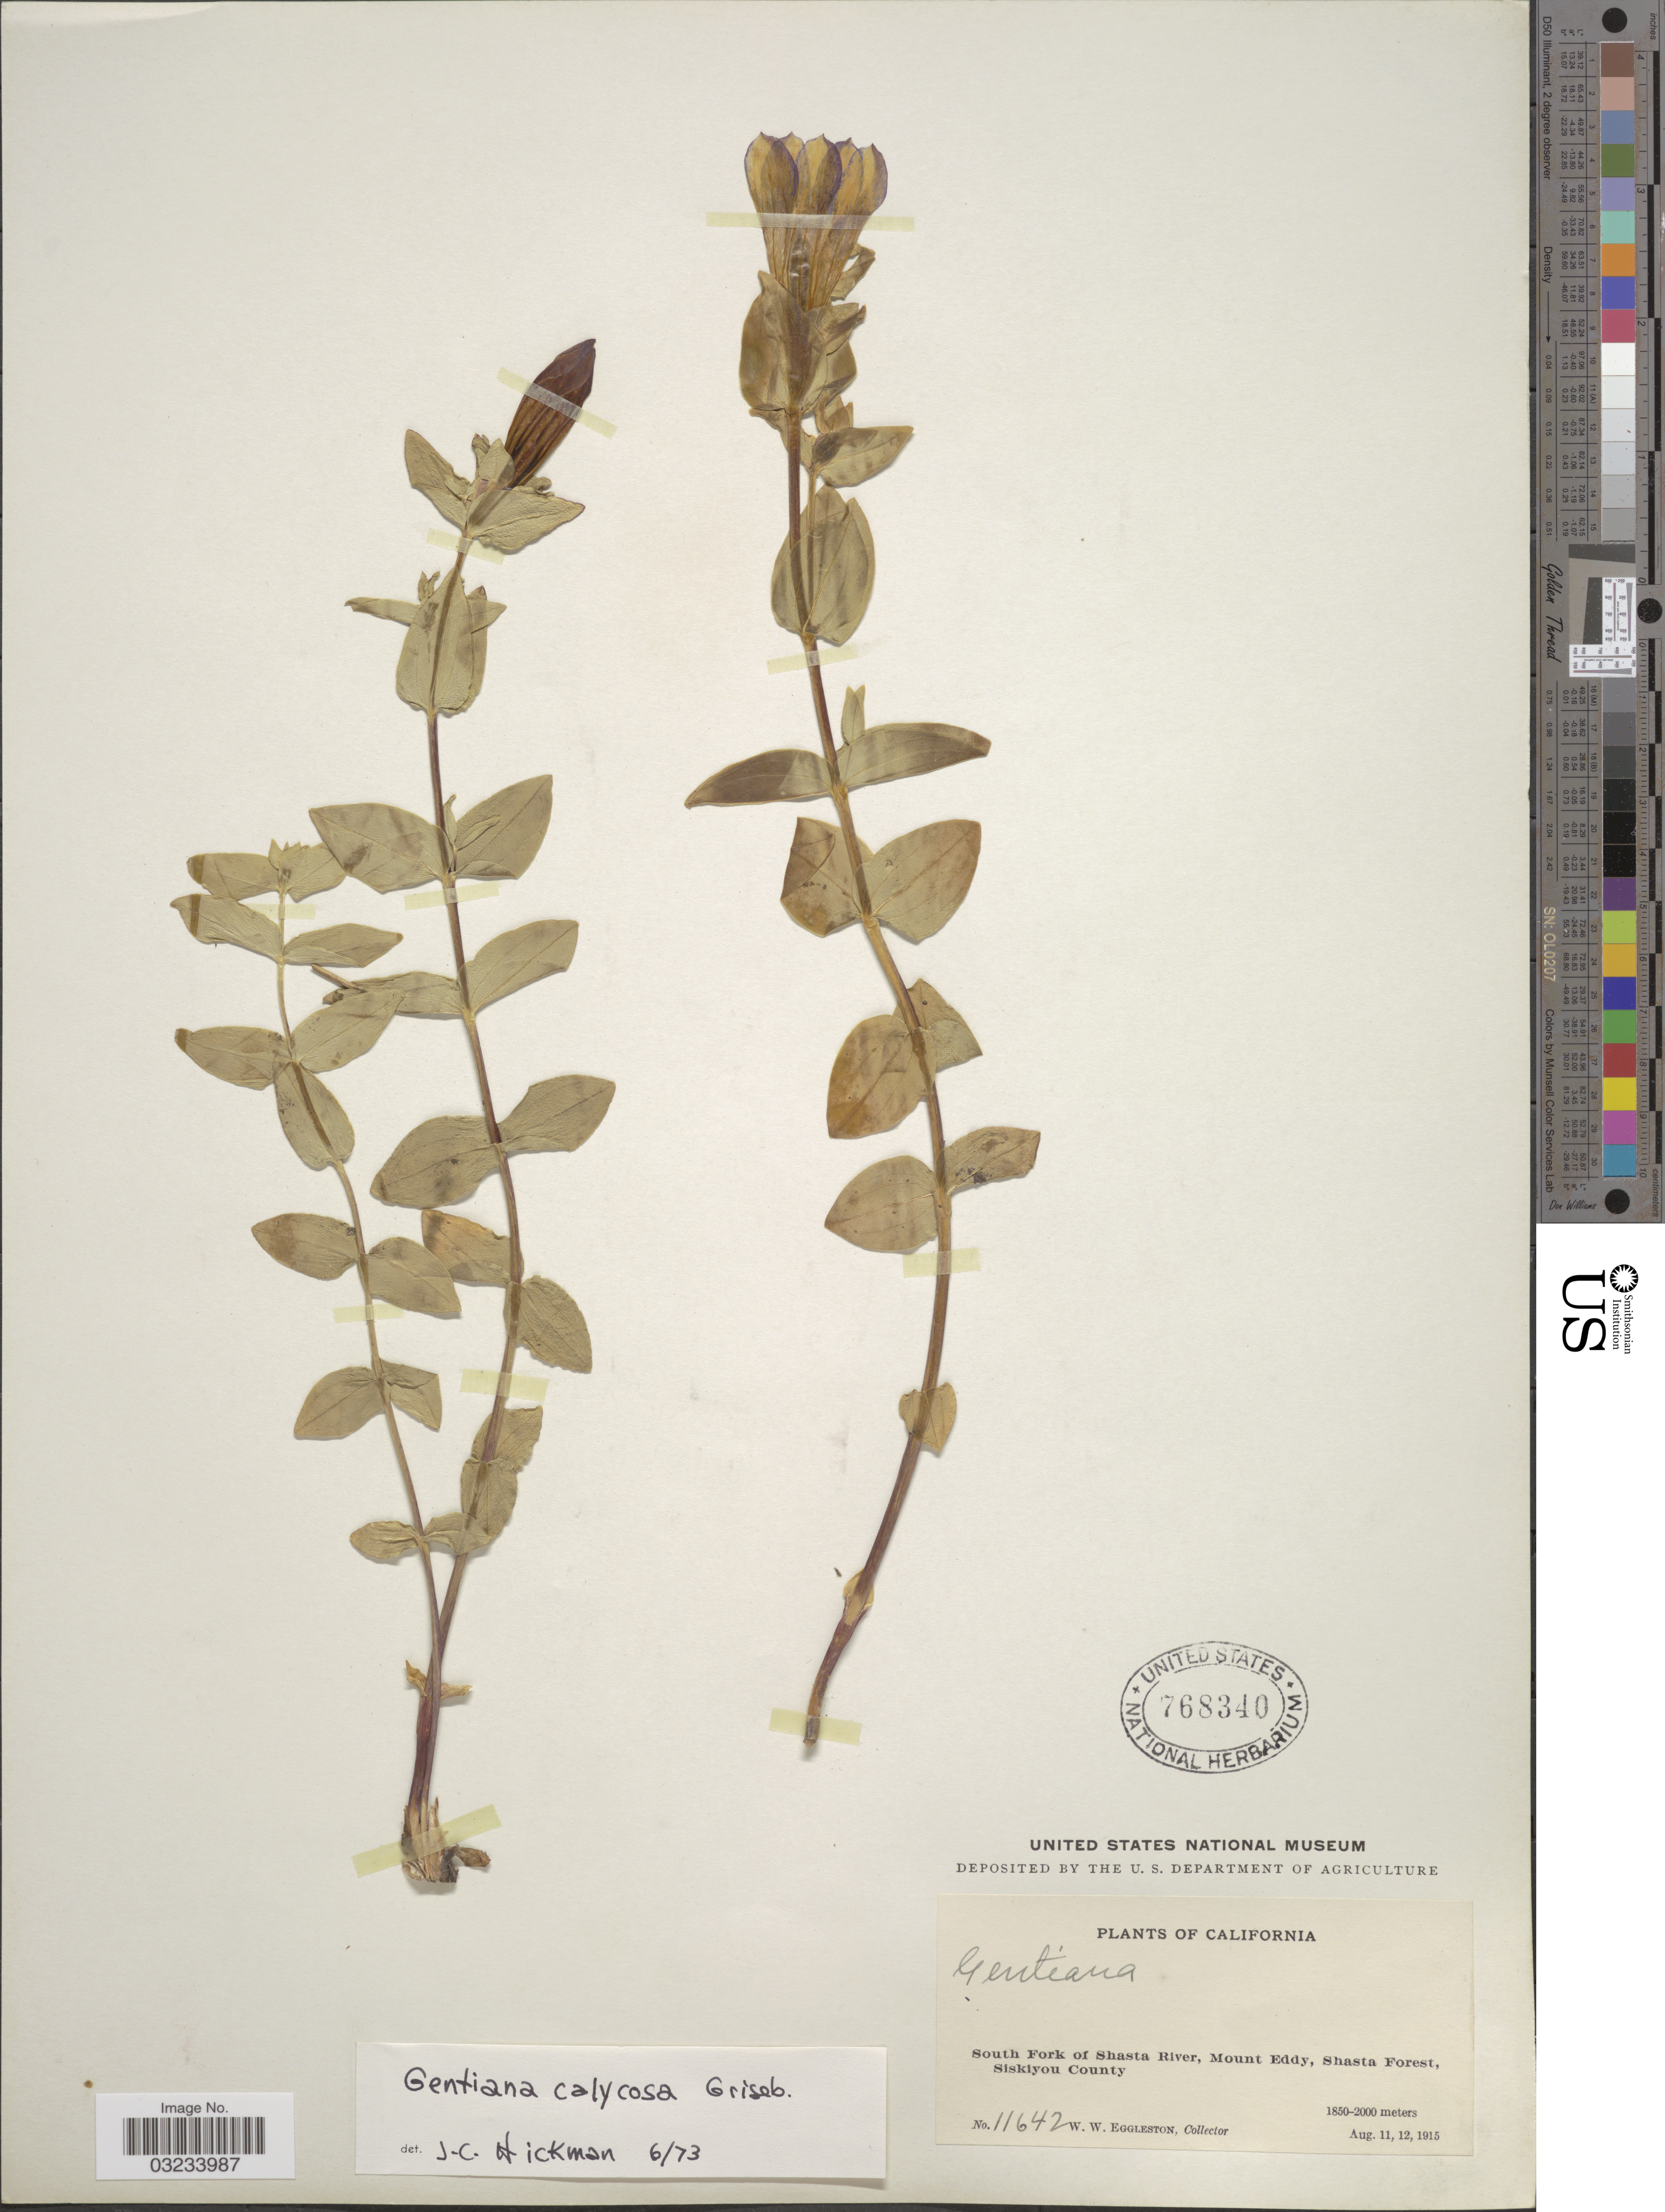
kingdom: Plantae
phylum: Tracheophyta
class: Magnoliopsida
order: Gentianales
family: Gentianaceae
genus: Gentiana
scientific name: Gentiana calycosa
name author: Griseb.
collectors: W. W. Eggleston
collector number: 11642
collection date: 1915-08-11/1915-08-12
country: United States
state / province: California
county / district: Siskiyou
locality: South Fork of Shasta River, Mount Eddy, Shasta Forest, Siskiyou County.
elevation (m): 1850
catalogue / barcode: US 768340